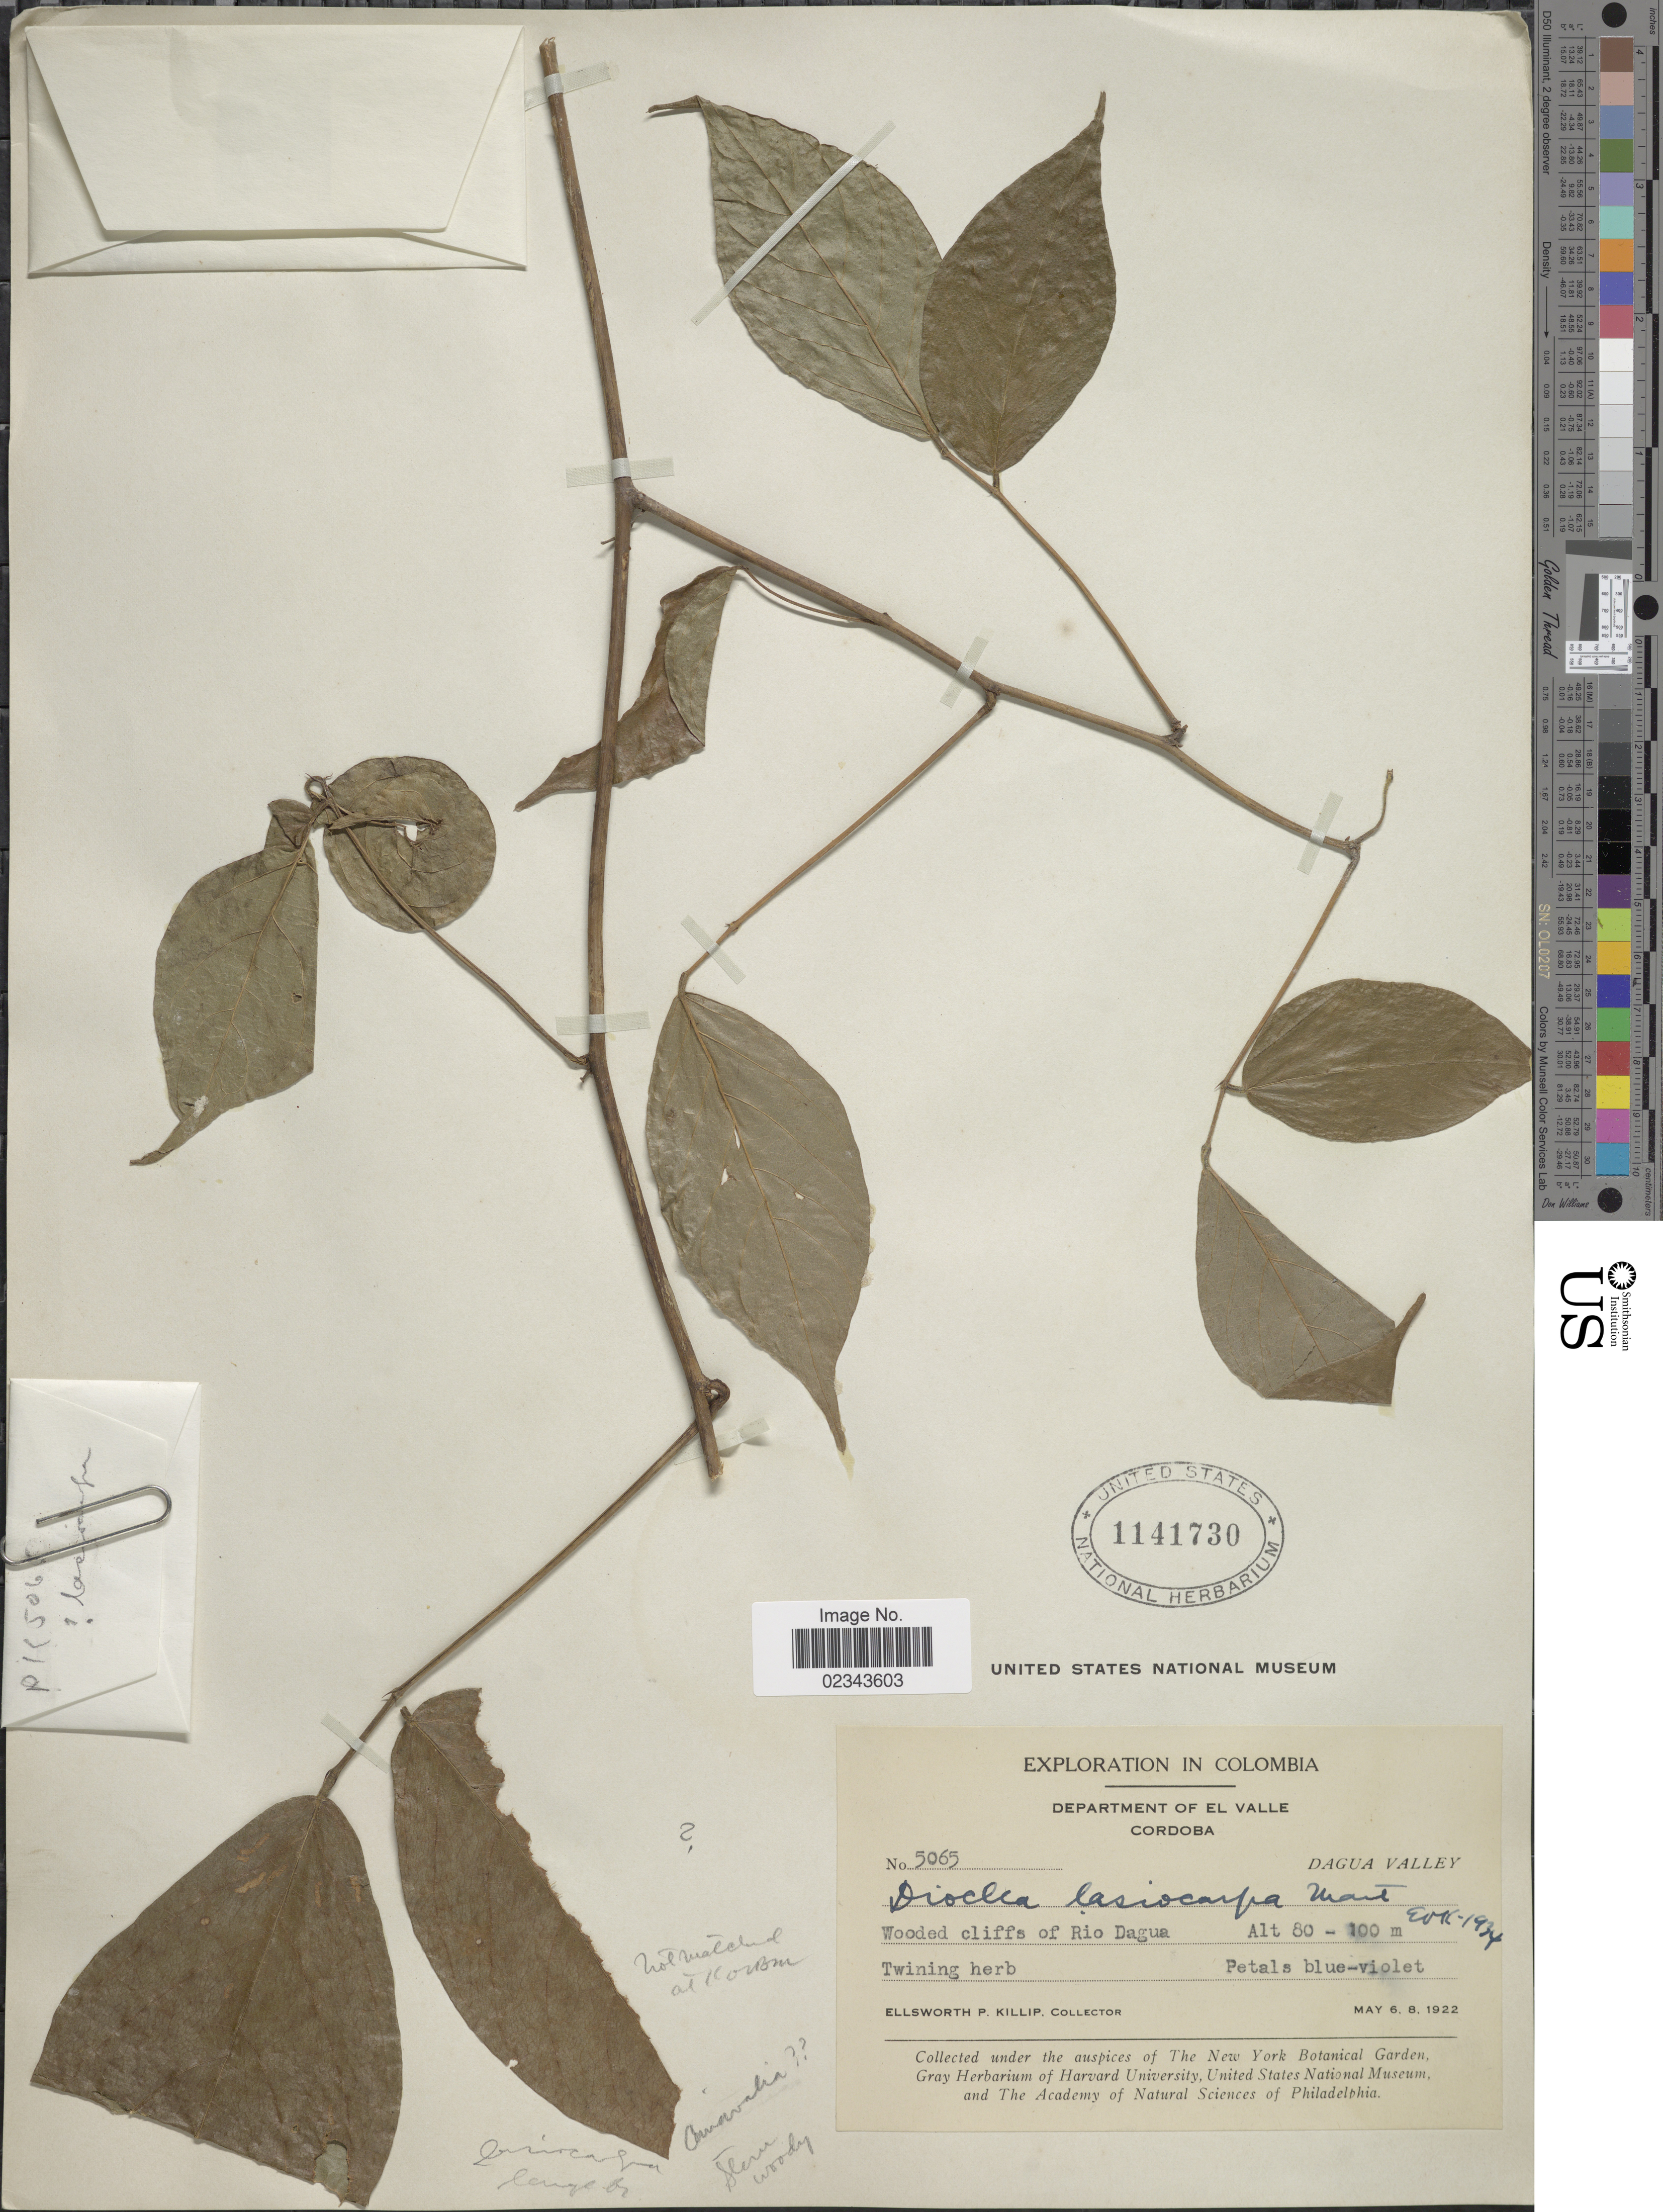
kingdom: Plantae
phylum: Tracheophyta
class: Magnoliopsida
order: Fabales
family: Fabaceae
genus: Dioclea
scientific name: Dioclea virgata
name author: (Rich.) Amshoff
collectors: E. P. Killip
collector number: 505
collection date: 1922-05-06/1922-05-08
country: Colombia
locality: Department of El Valle, Cordoba, Dagua Valley, wooded cliffs of Rio Dagua.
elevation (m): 80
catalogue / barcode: US 1141730